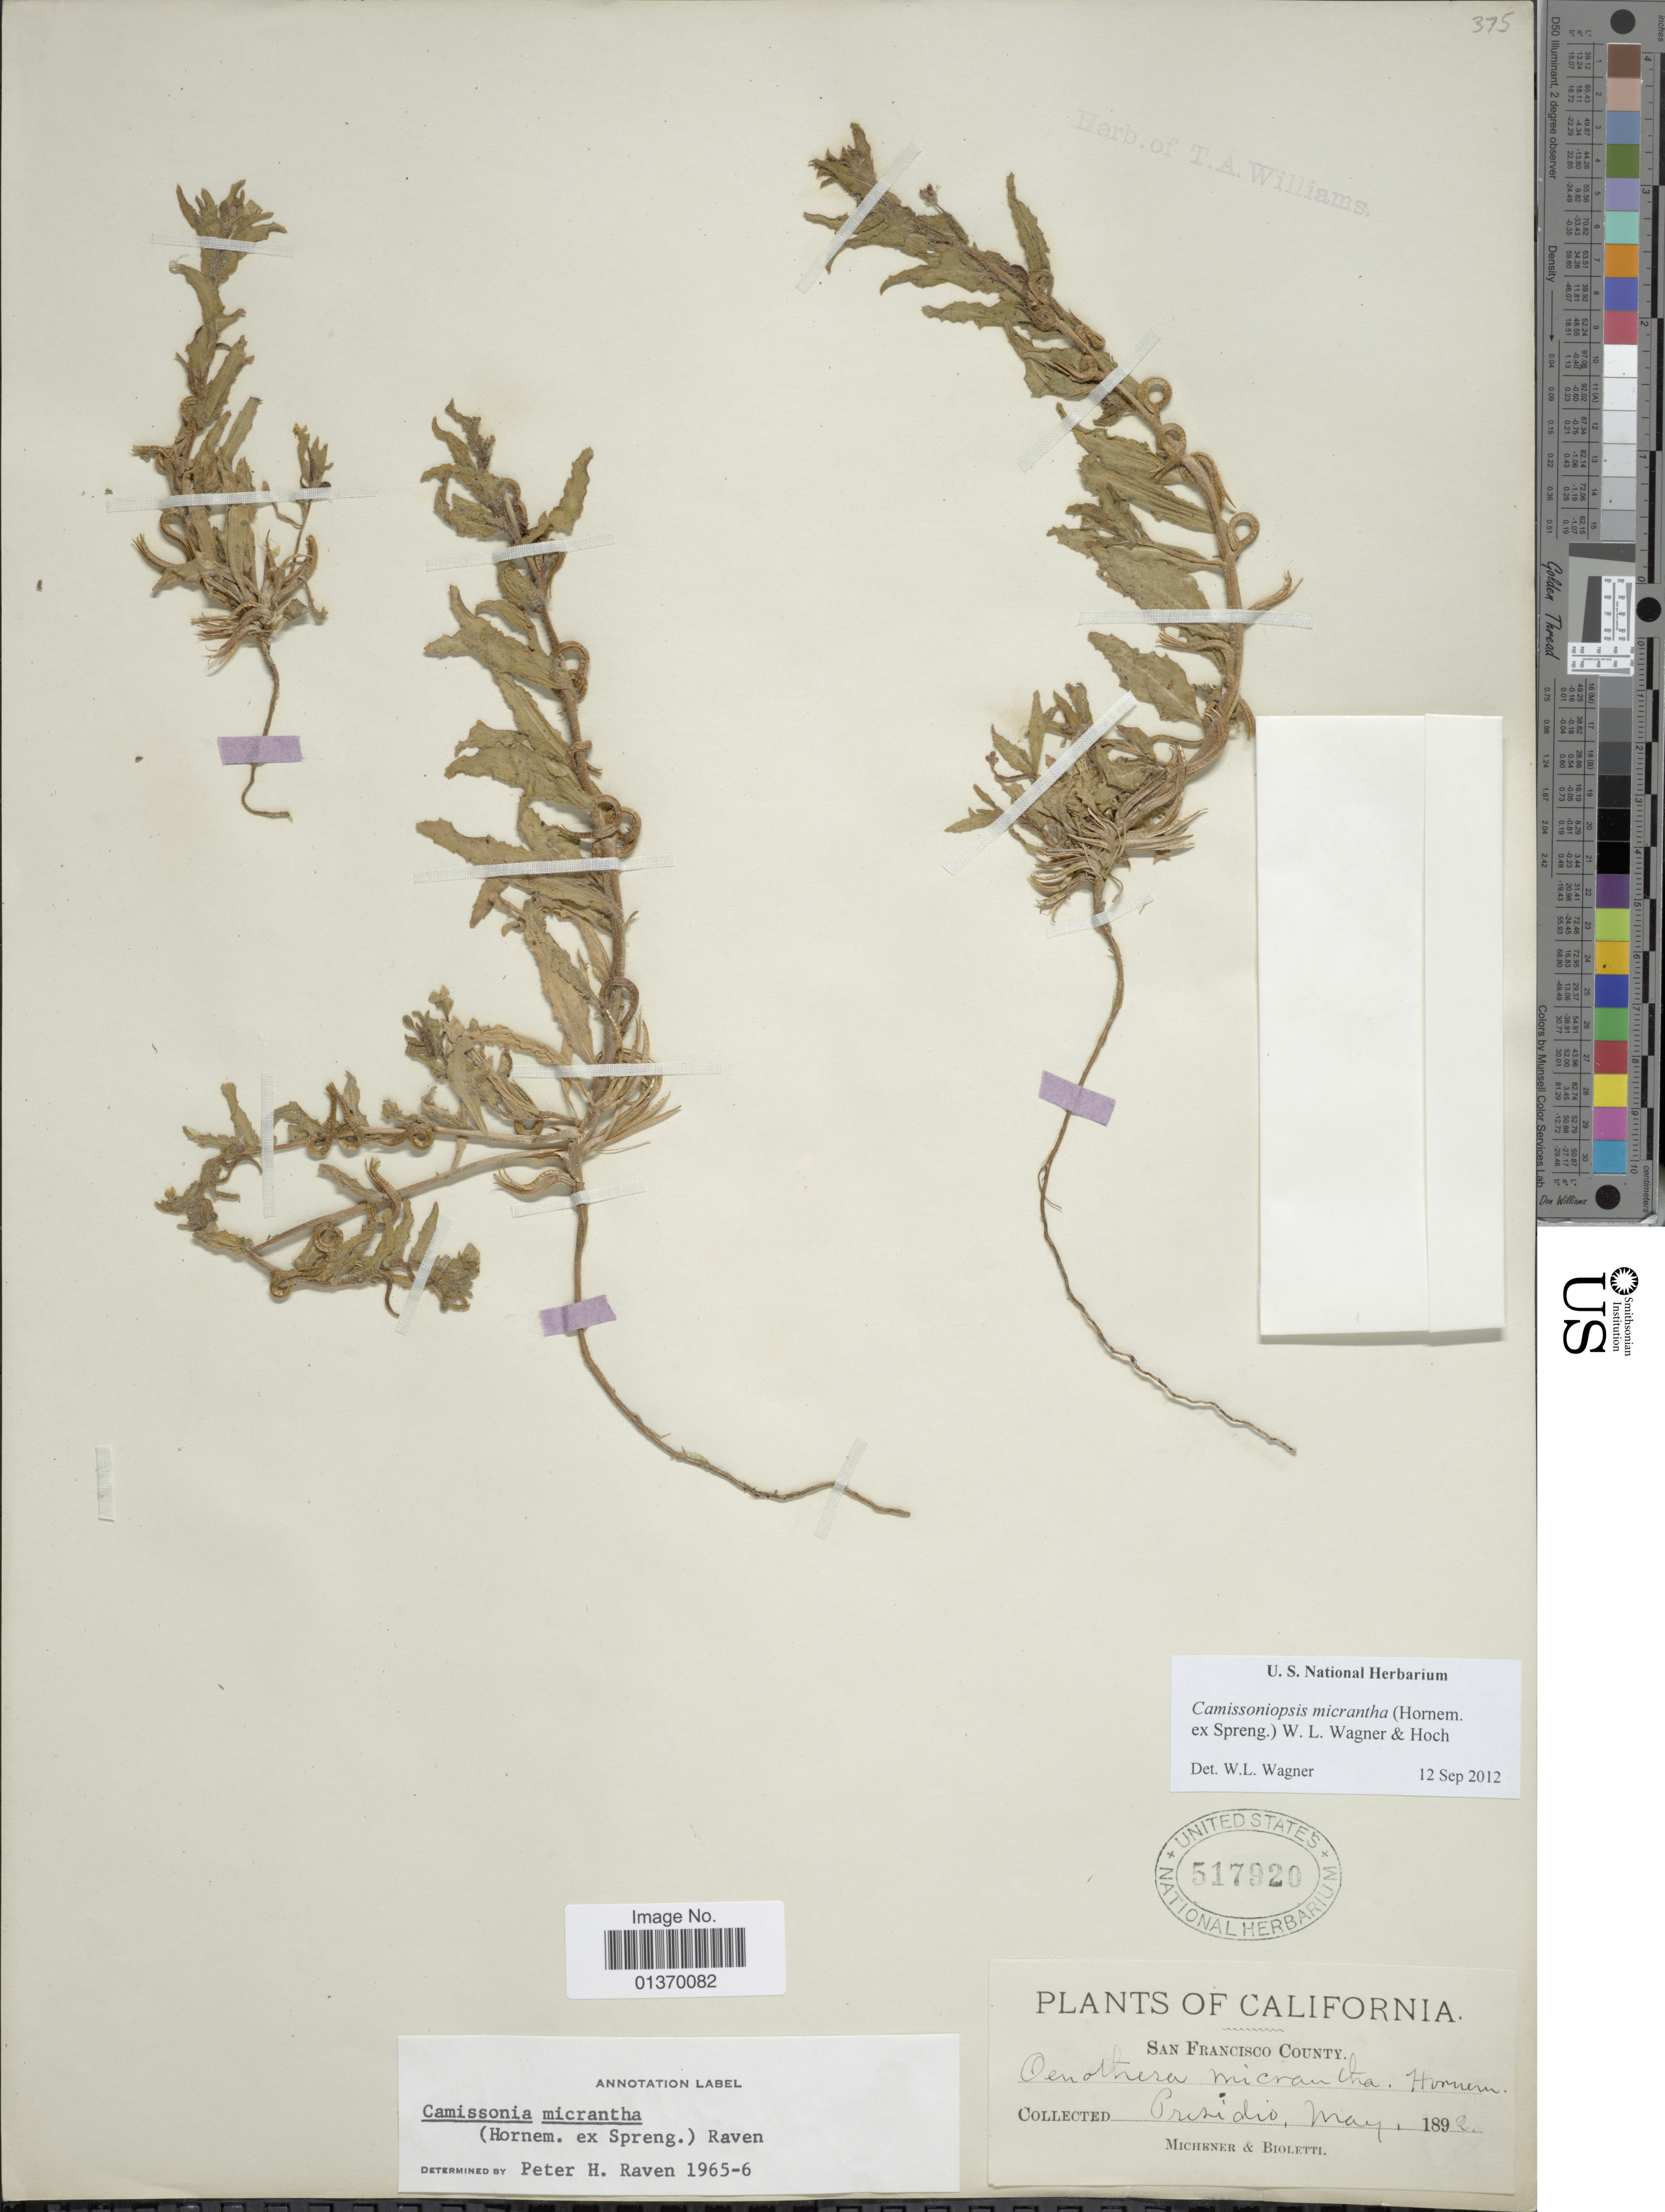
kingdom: Plantae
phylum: Tracheophyta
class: Magnoliopsida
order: Myrtales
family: Onagraceae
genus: Camissoniopsis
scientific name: Camissoniopsis micrantha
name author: (Hornem. ex Spreng.) W.L. Wagner & Hoch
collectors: -. Michener & -- Bioletti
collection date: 1892-05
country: United States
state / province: California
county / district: San Francisco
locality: San Francisco County, Presidio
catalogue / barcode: US 517920